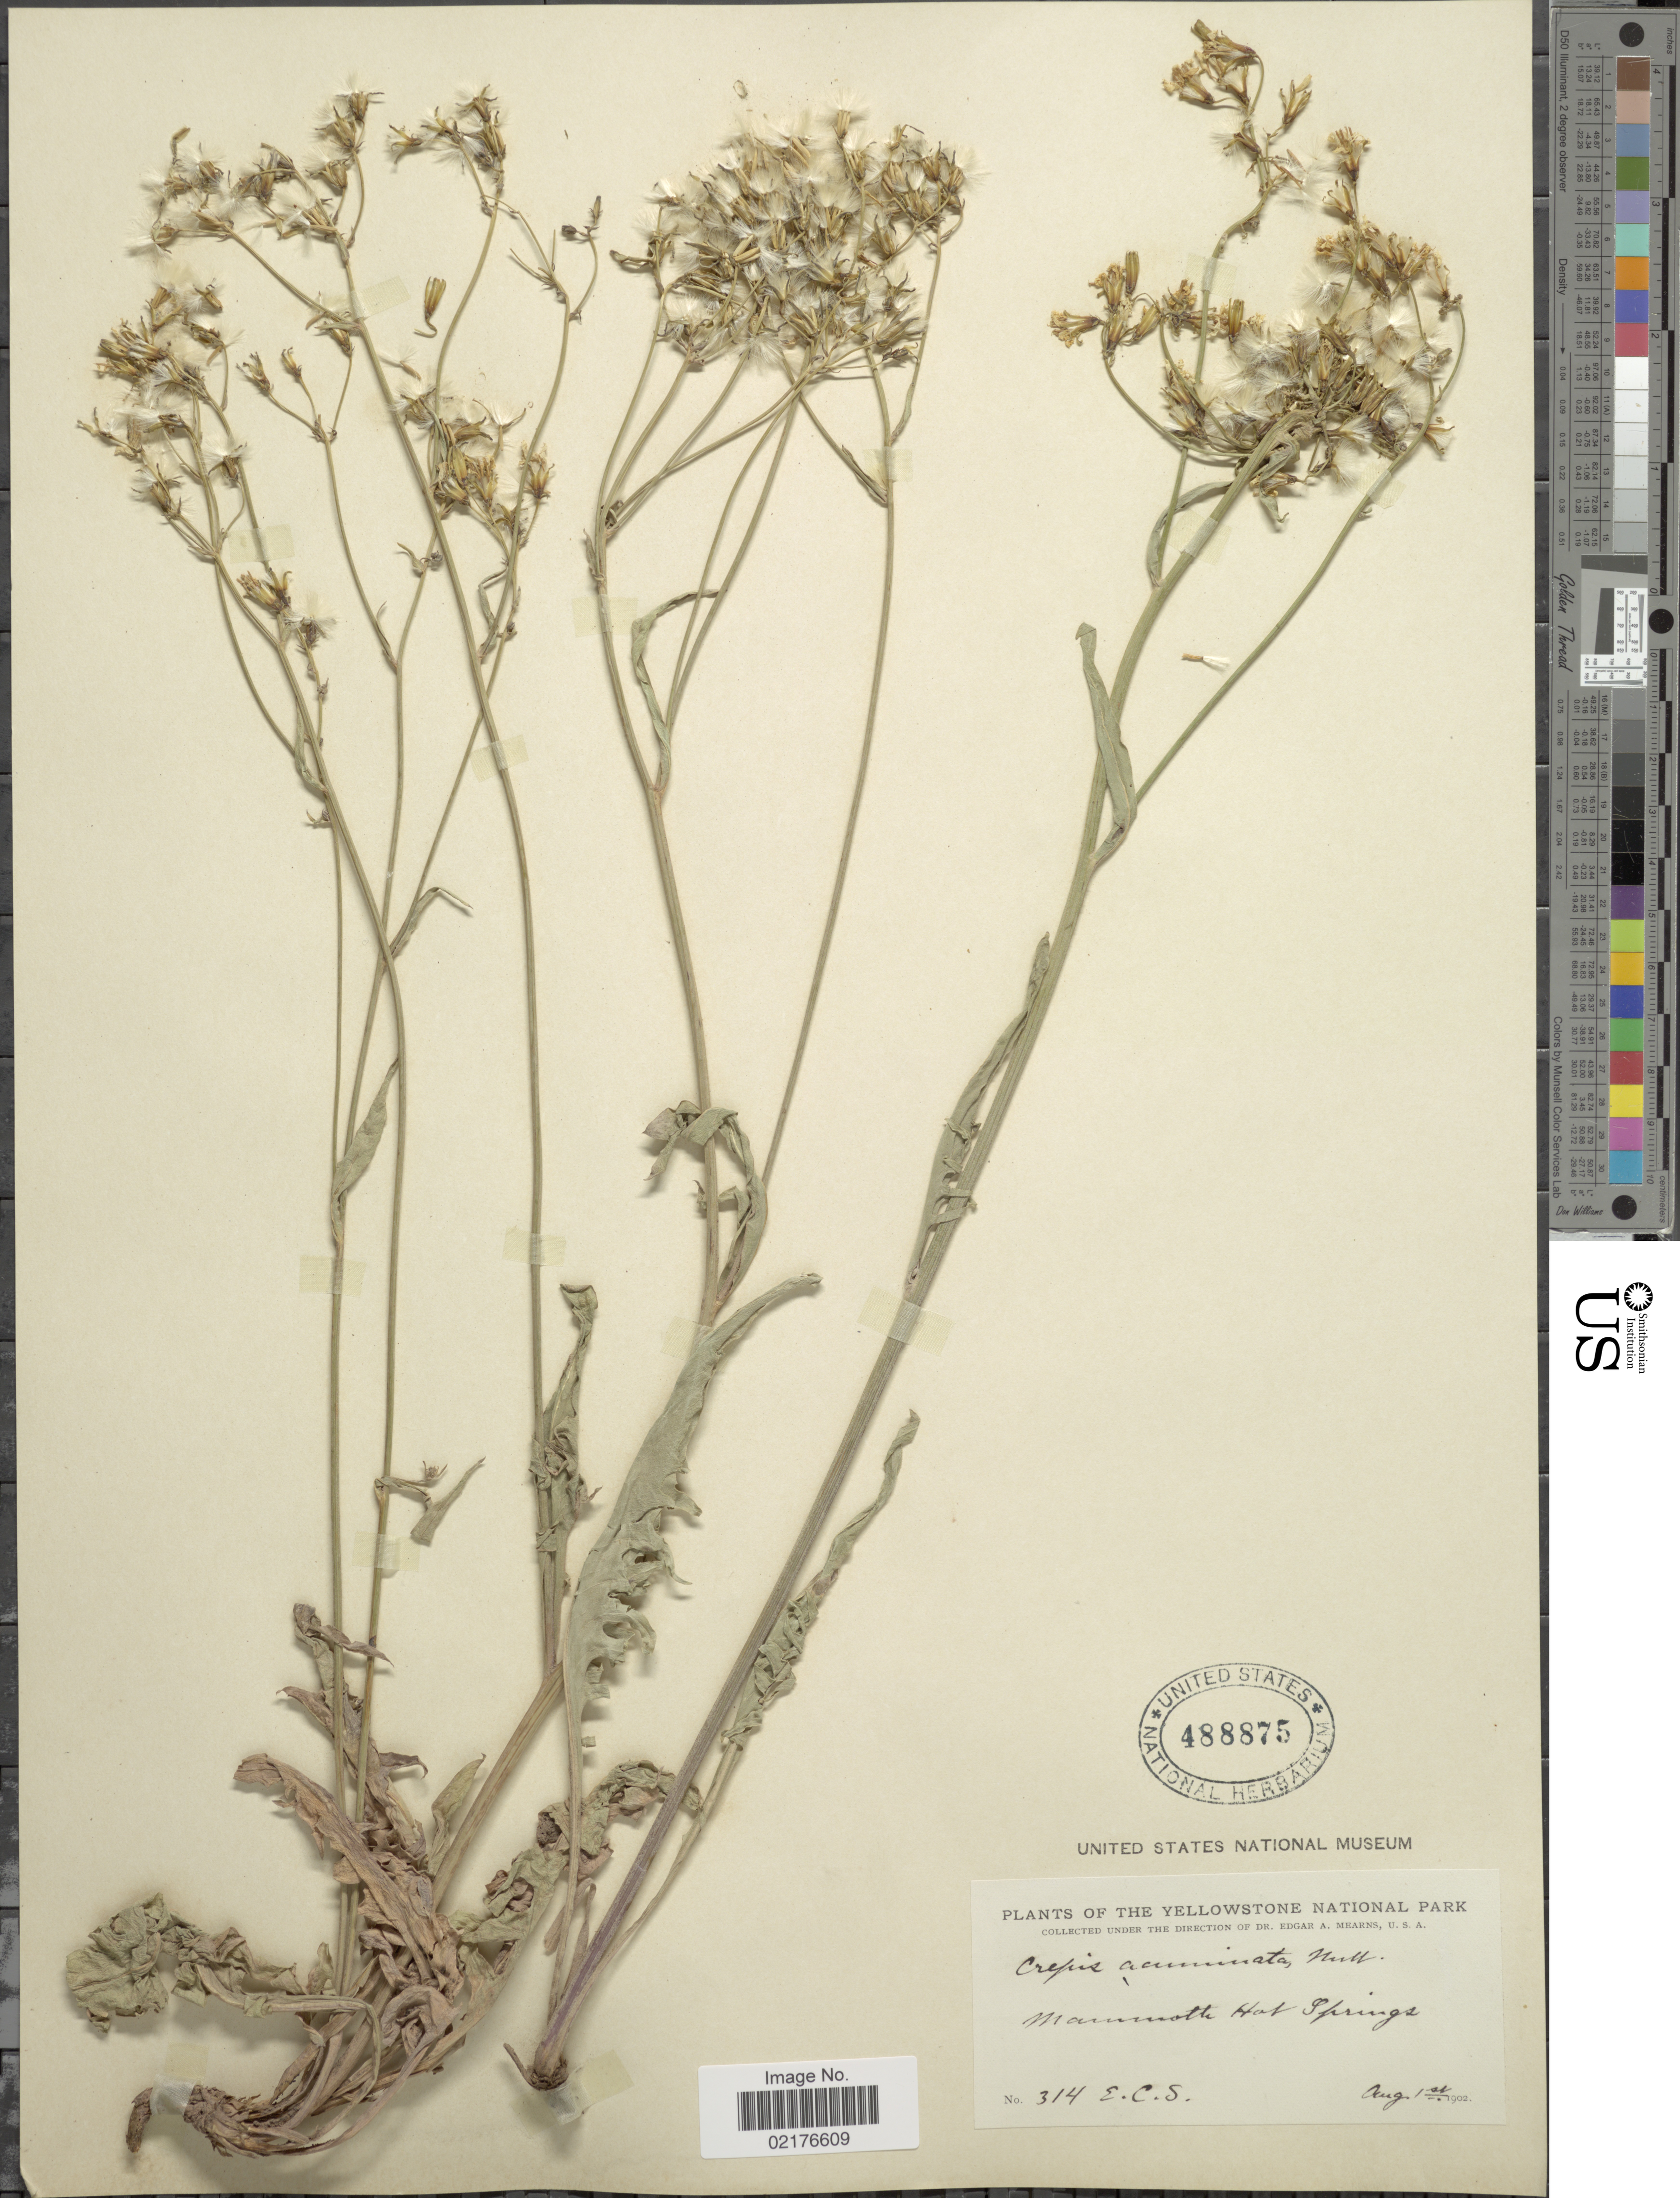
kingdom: Plantae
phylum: Tracheophyta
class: Magnoliopsida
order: Asterales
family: Asteraceae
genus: Crepis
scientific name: Crepis acuminata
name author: Nutt.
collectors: E. C. Smith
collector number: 314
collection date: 1902-08-01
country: United States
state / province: Wyoming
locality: The Yellowstone National Park, Mammoth Hot Springs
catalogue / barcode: US 488875